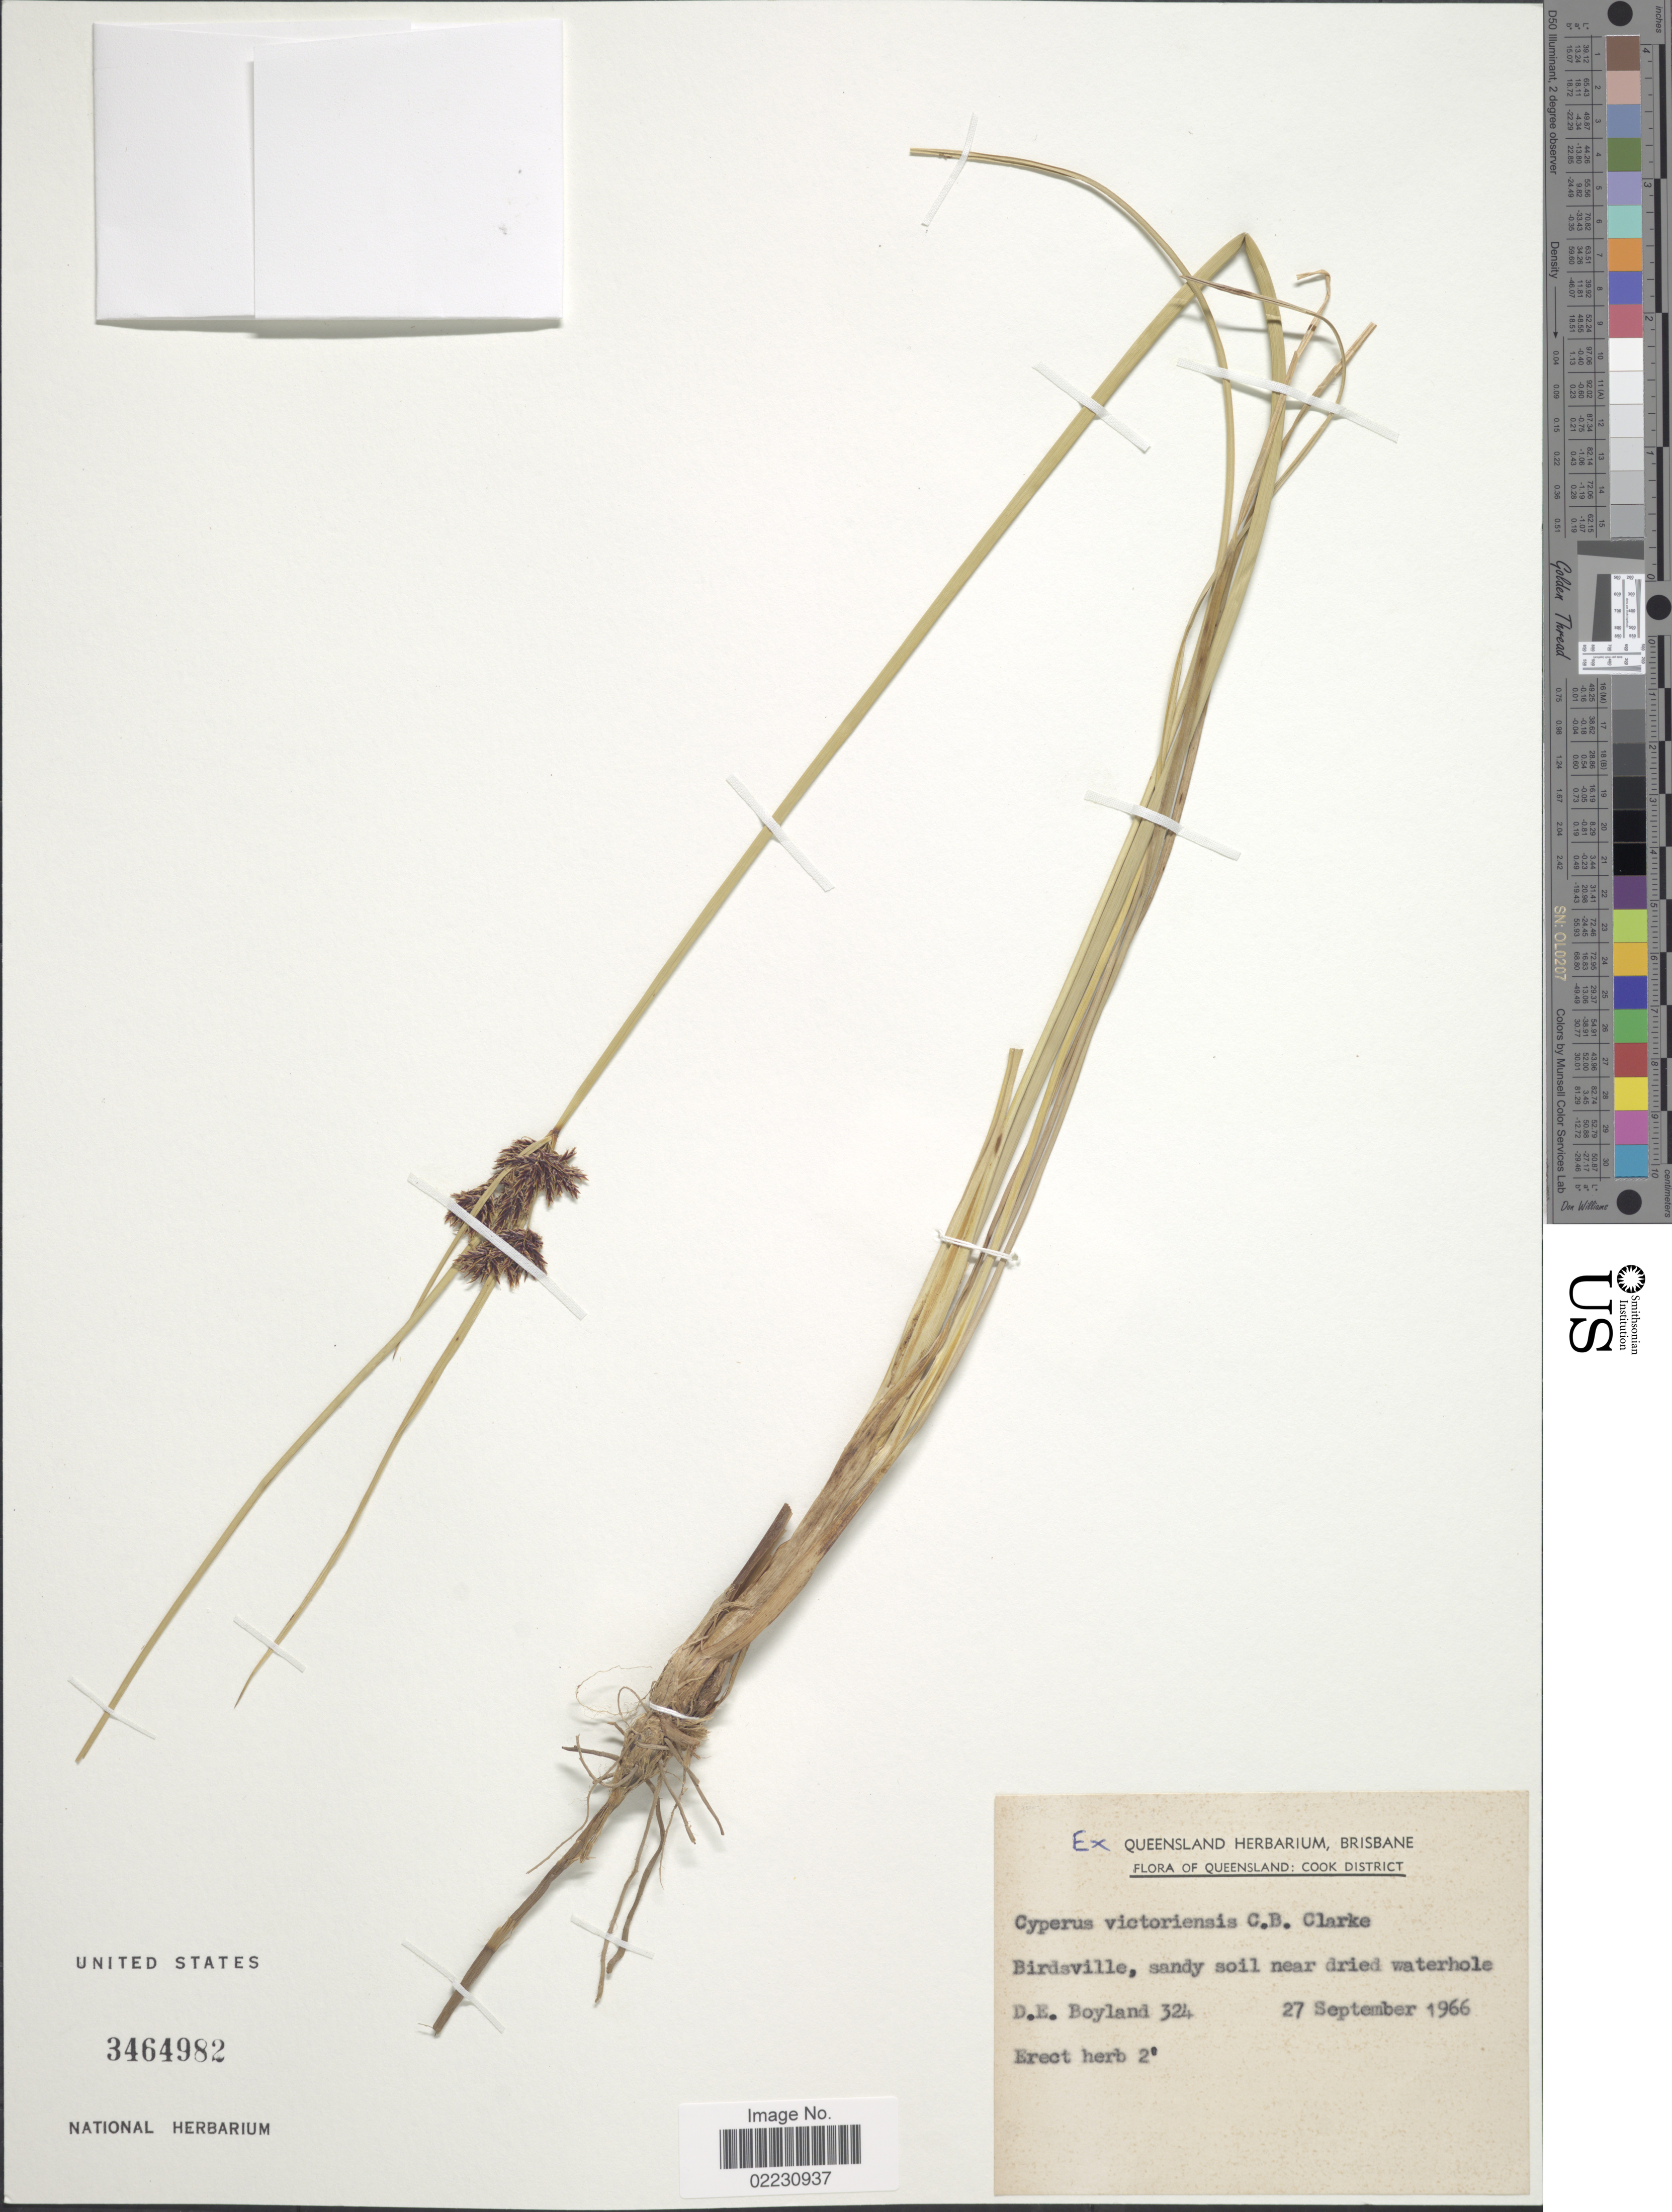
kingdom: Plantae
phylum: Tracheophyta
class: Liliopsida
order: Poales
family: Cyperaceae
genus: Cyperus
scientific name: Cyperus victoriensis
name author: C.B. Clarke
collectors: D. Boyland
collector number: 324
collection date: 1966-09-27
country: Australia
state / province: Queensland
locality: Cook District, Birdsville, near dried waterhole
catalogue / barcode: US 3464982